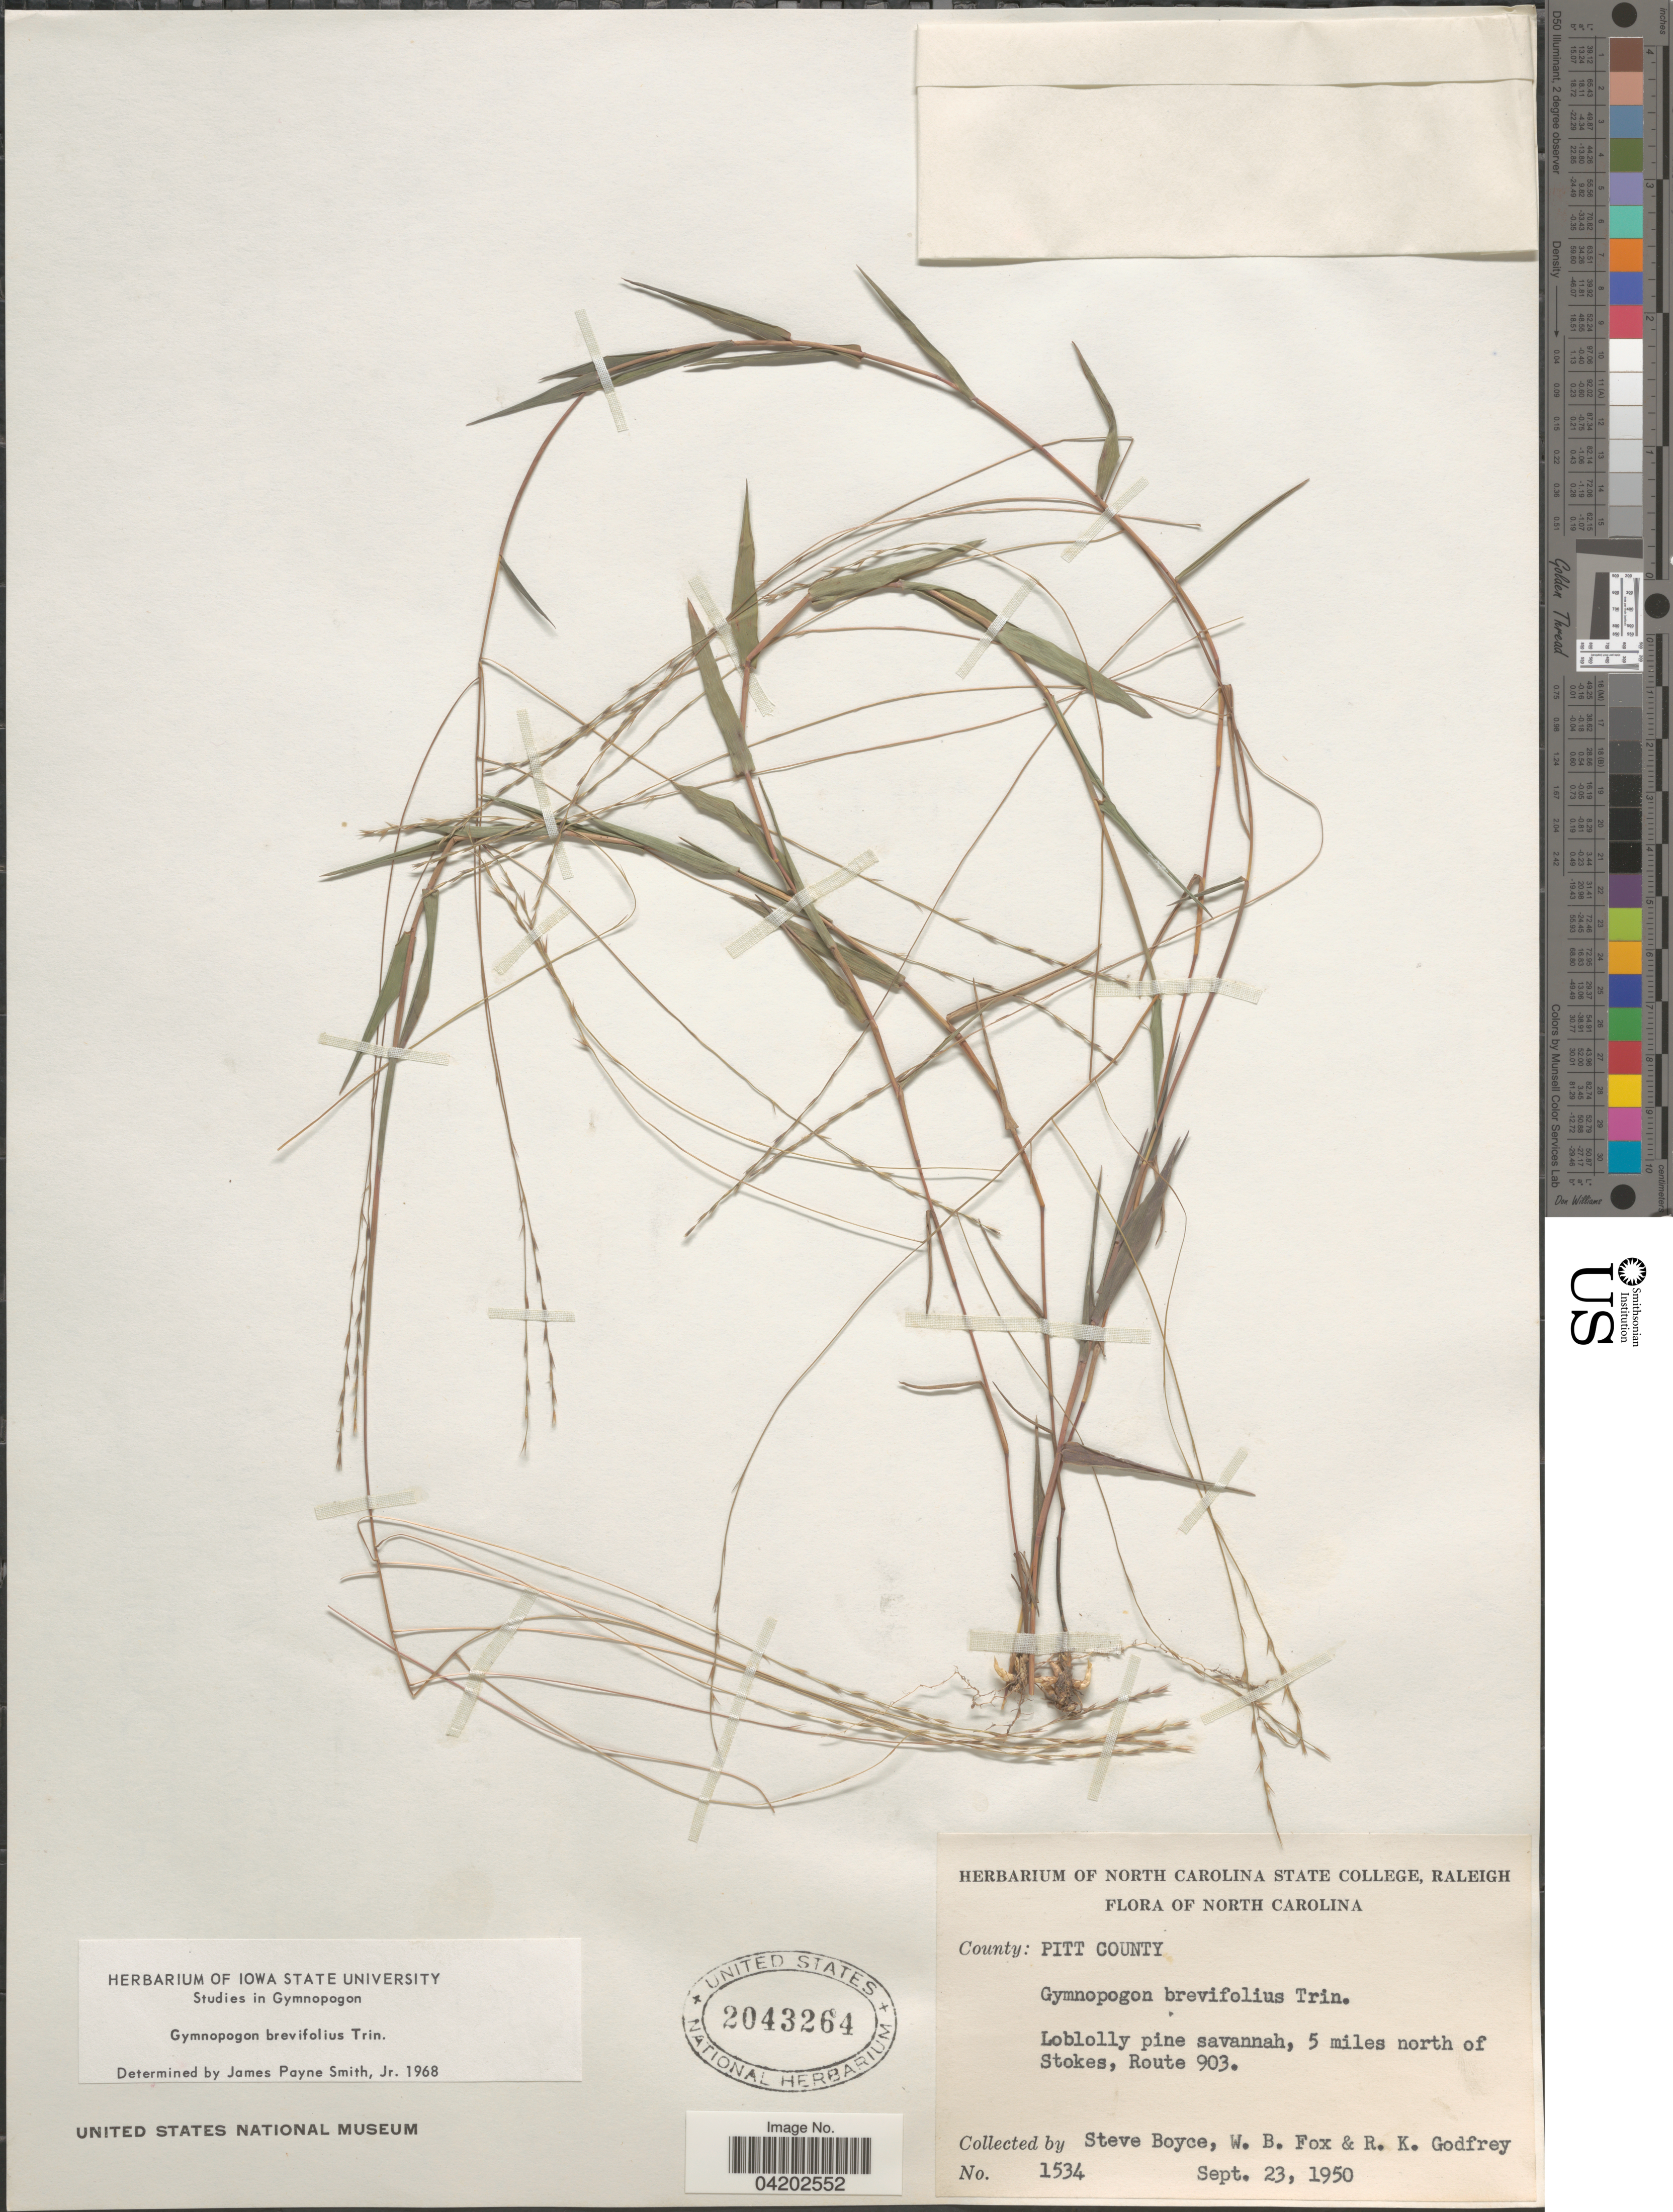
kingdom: Plantae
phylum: Tracheophyta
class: Liliopsida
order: Poales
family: Poaceae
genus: Gymnopogon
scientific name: Gymnopogon brevifolius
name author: Trin.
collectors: S. Boyce, W. B. Fox & R. K. Godfrey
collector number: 1534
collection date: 1950-09-23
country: United States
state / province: North Carolina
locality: County: Pitt County. 5 miles north of Stokes, Route 903.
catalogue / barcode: US 2043264